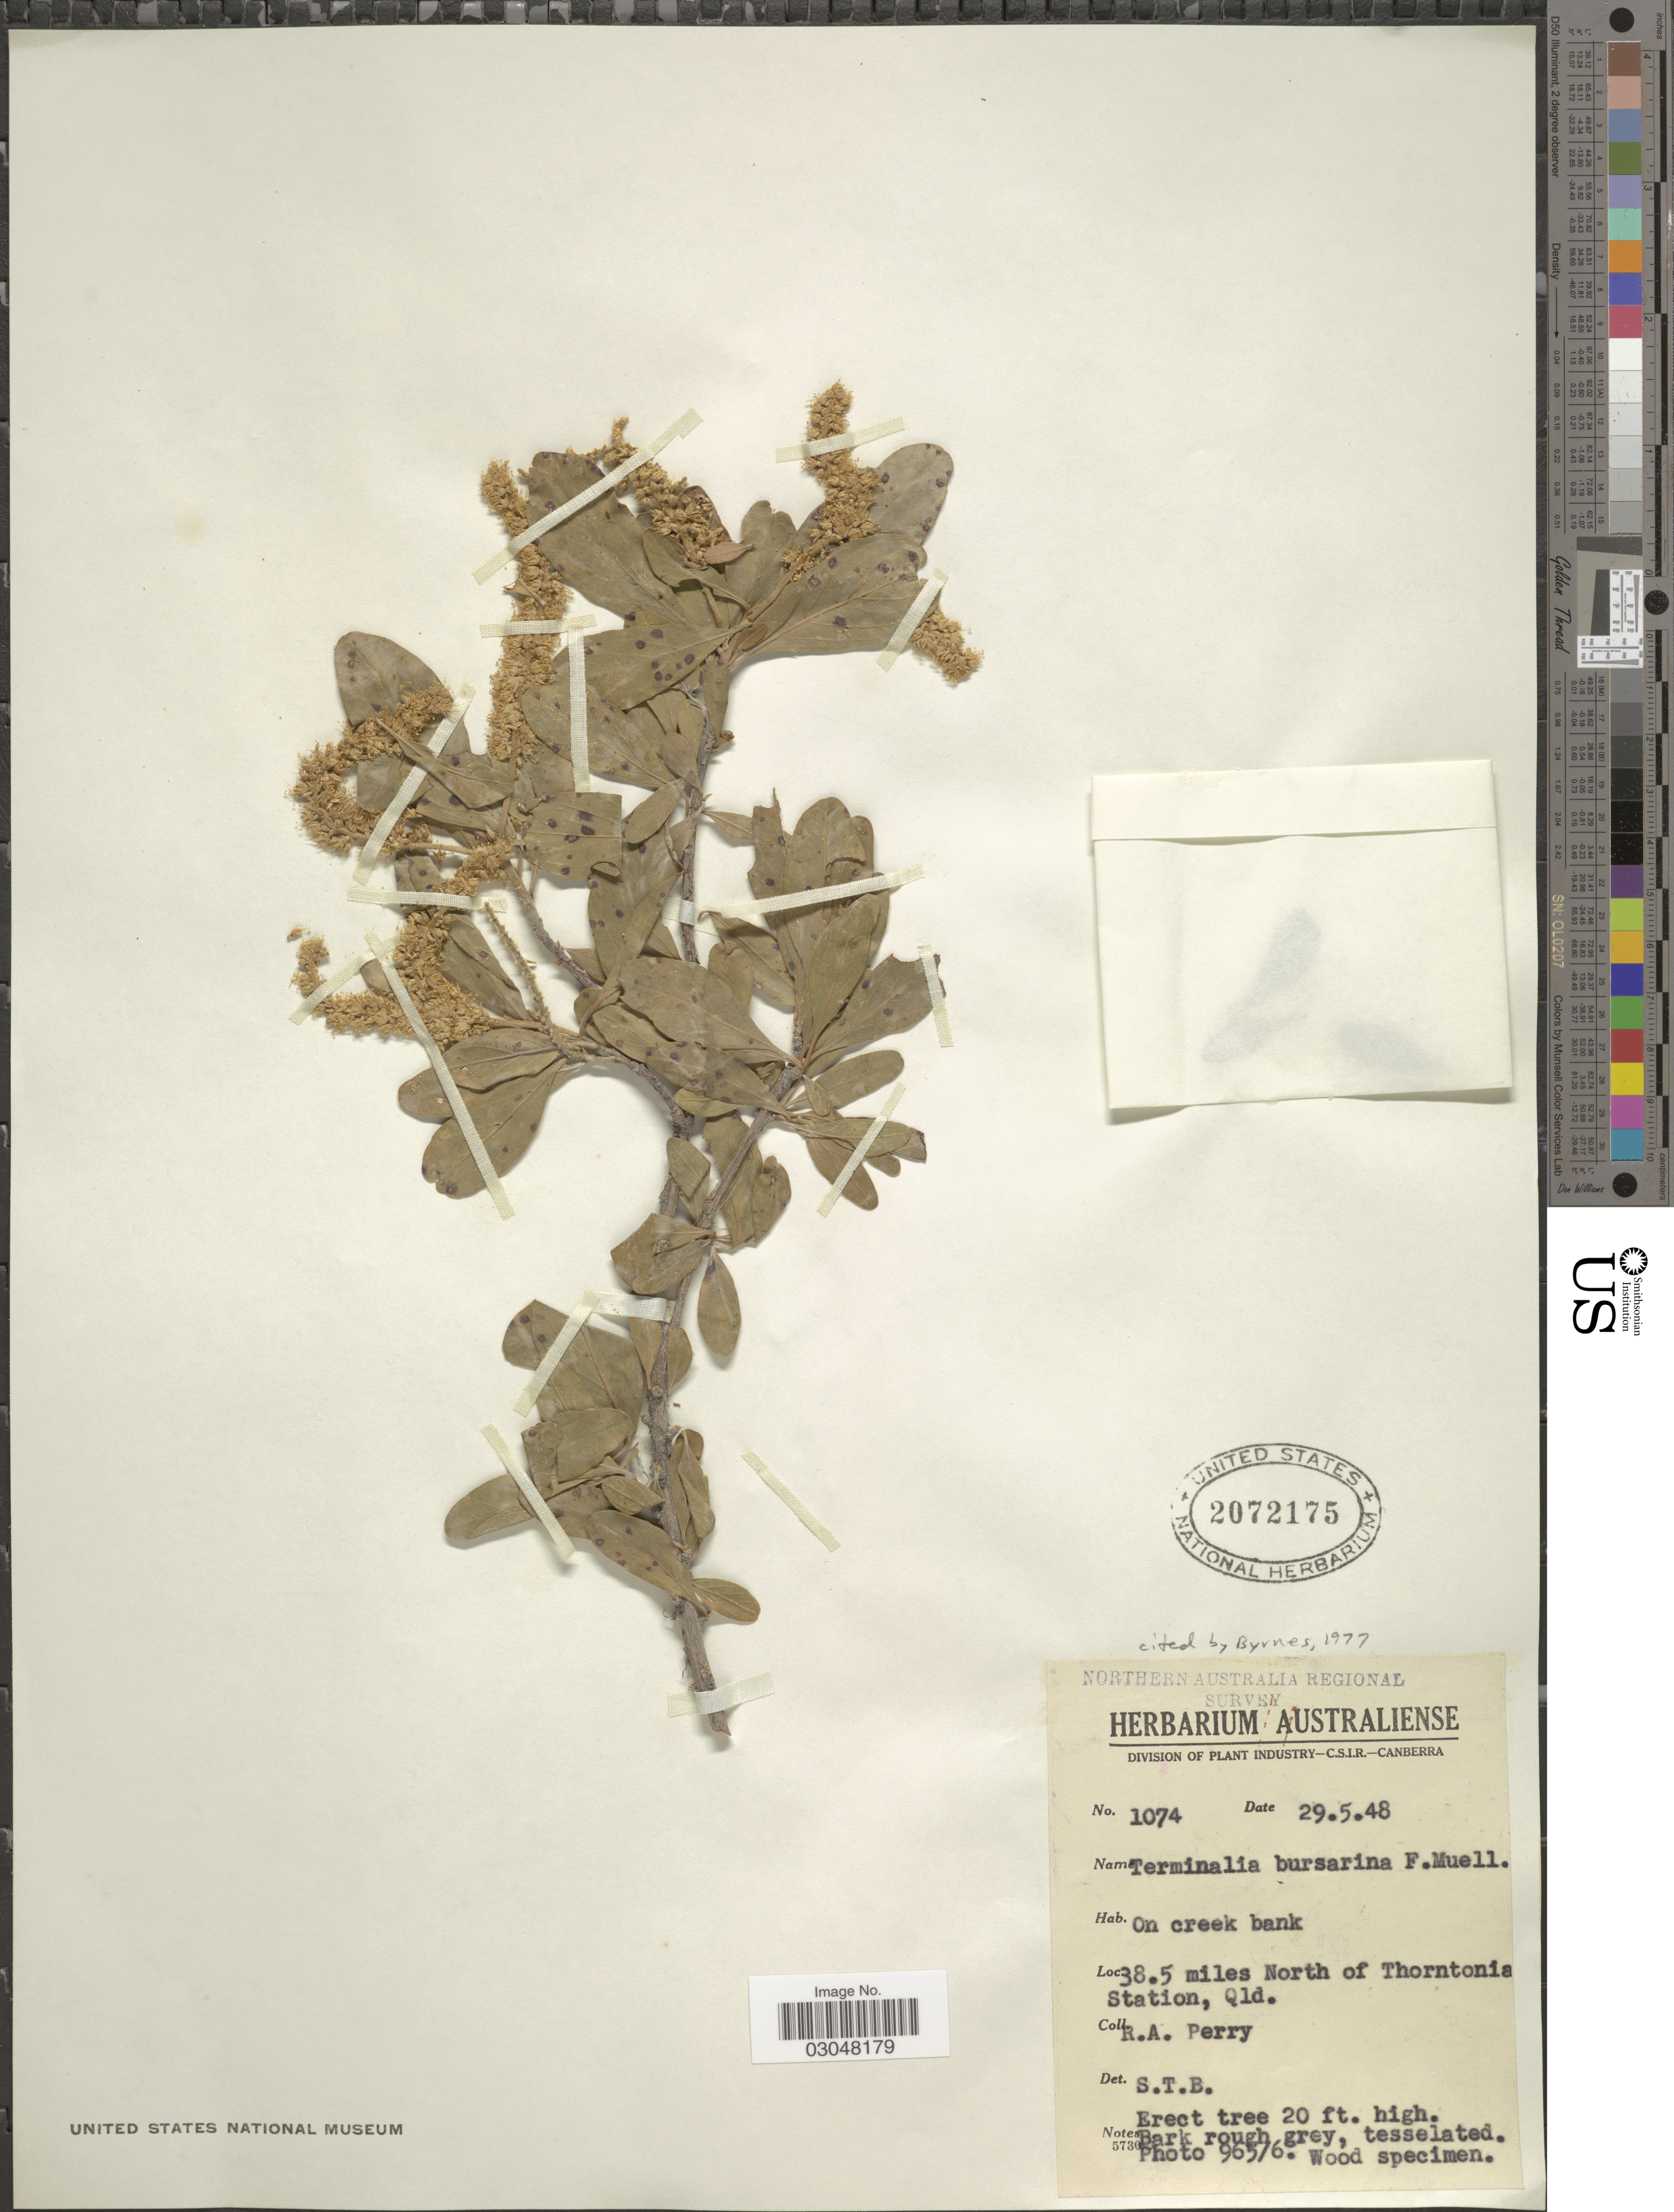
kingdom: Plantae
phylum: Tracheophyta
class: Magnoliopsida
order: Myrtales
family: Combretaceae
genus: Terminalia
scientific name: Terminalia bursarina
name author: F. Muell.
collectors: Perry, R. A.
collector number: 1074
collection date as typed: Transcribed d/m/y: 29/5/48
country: Australia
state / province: Queensland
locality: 38.5 miles North of Thorntonia Station, Qld.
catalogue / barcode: US 2072175